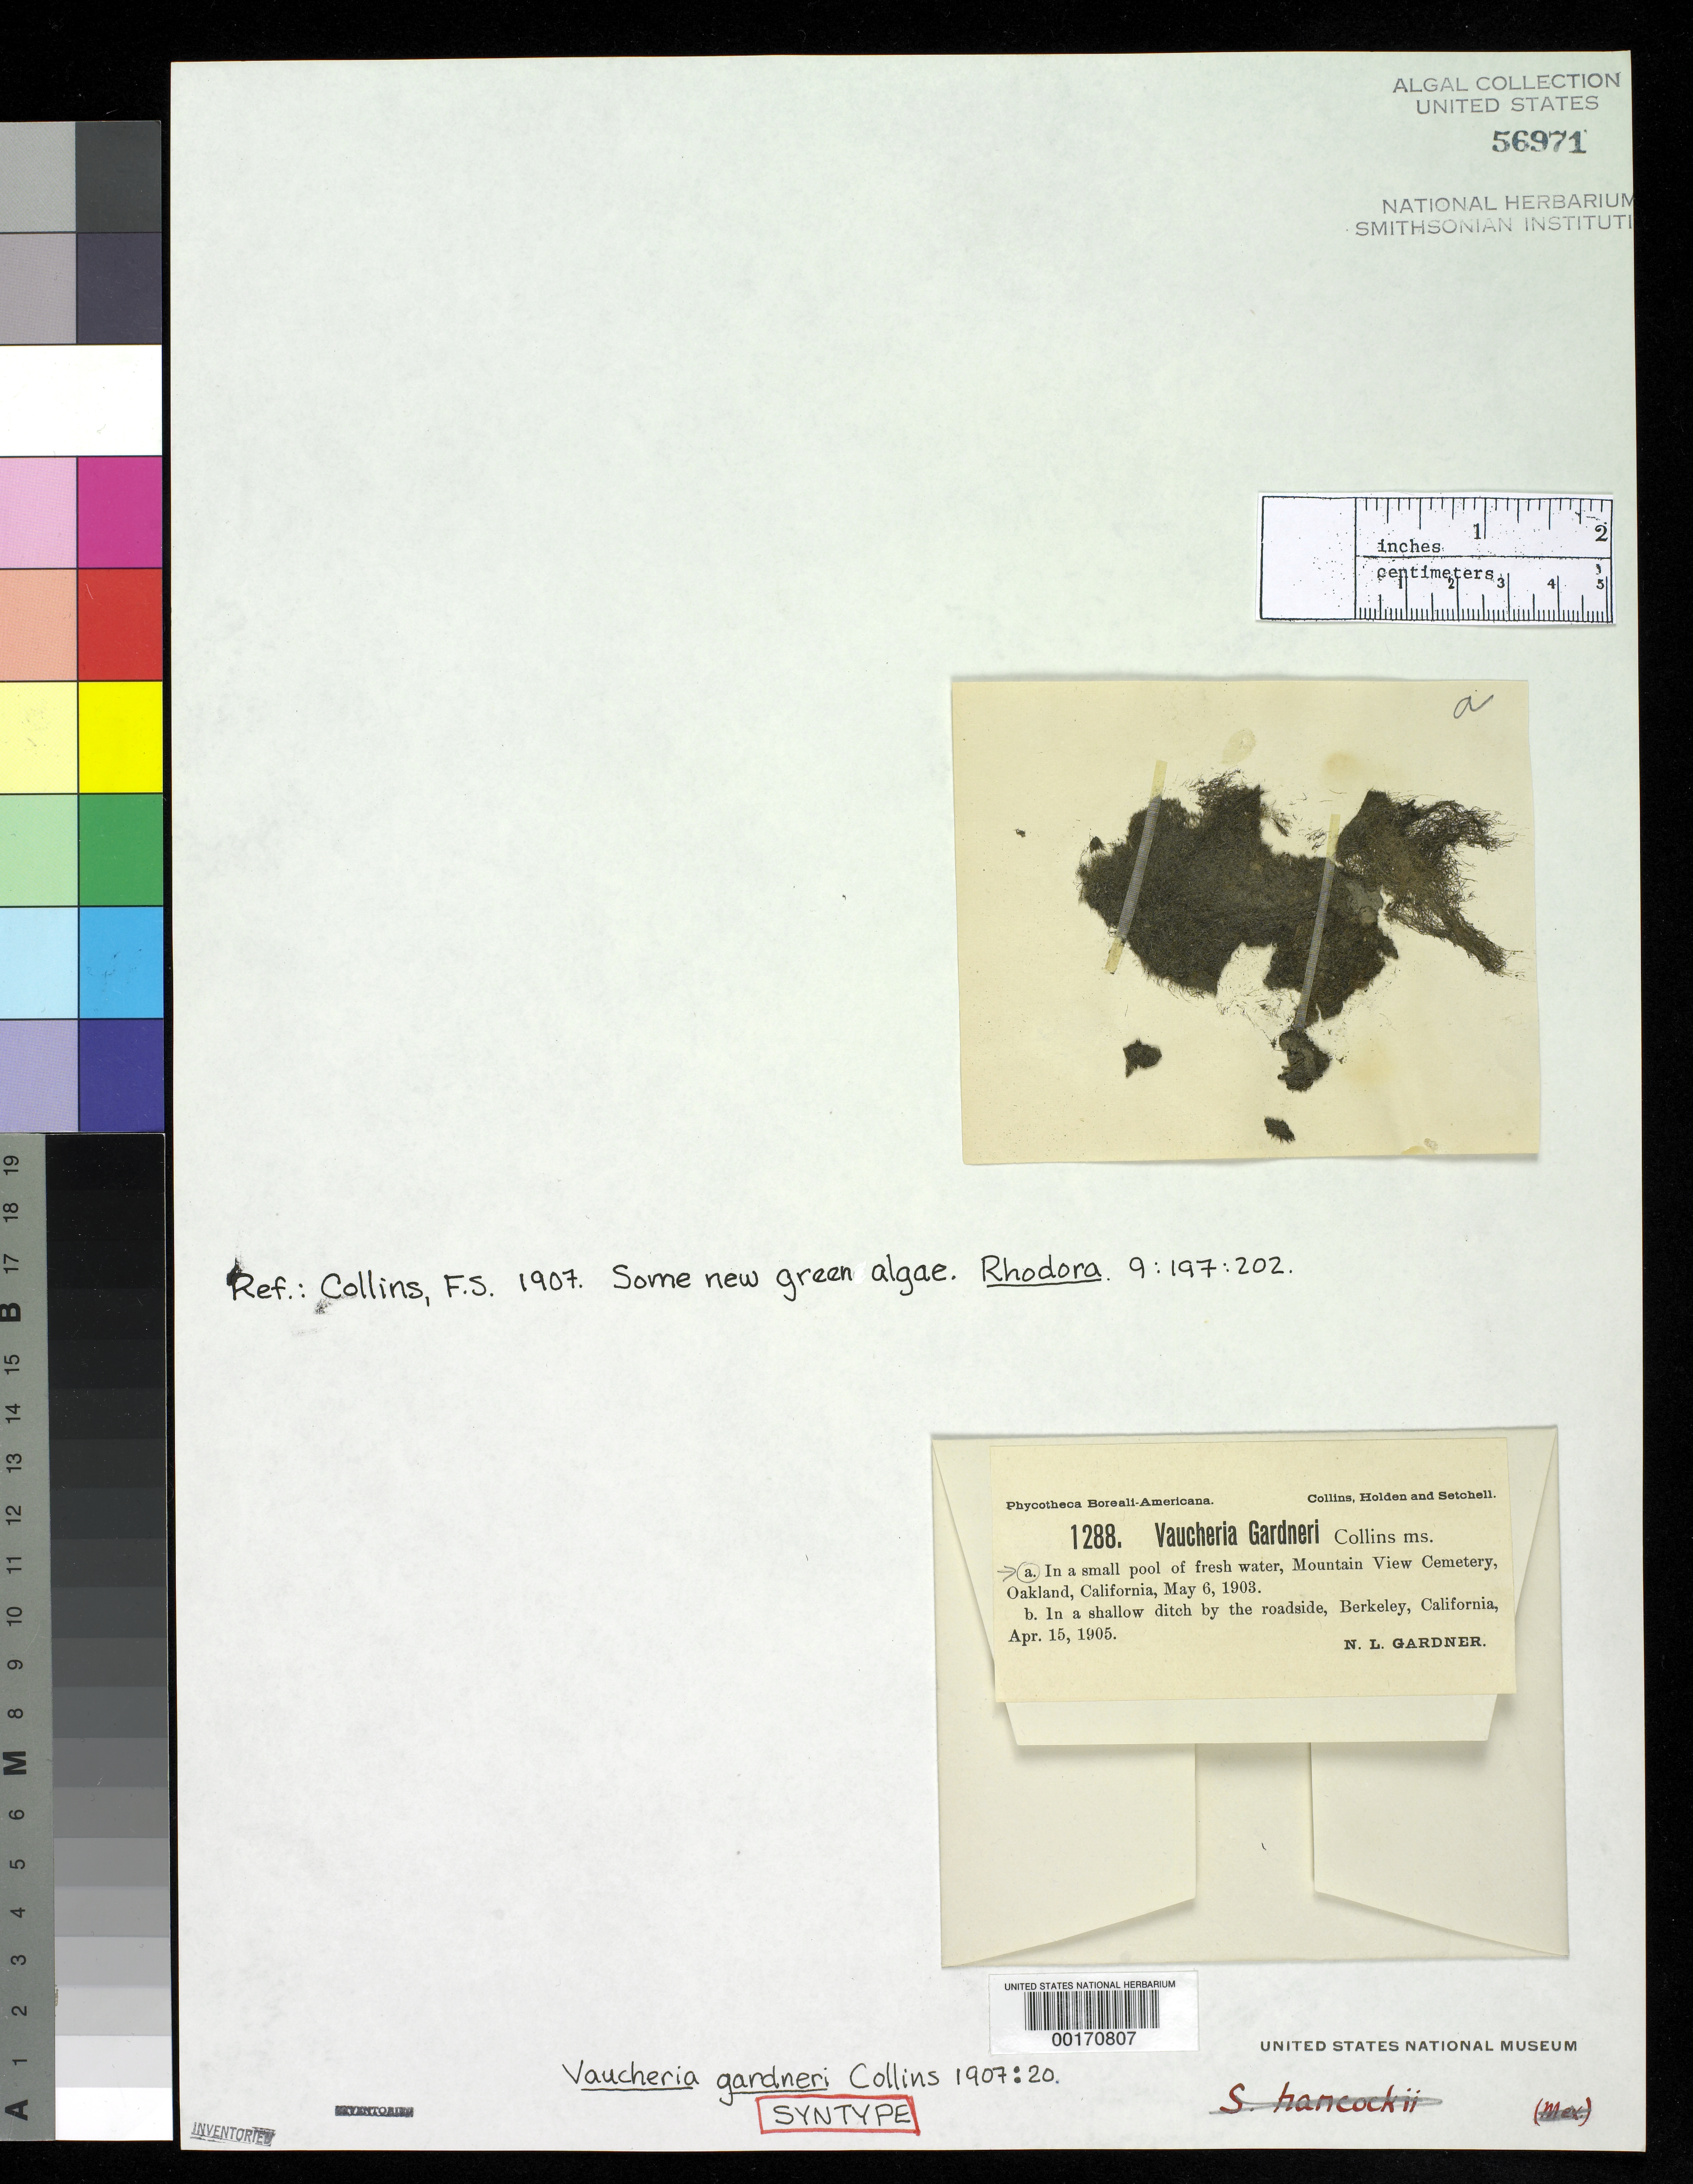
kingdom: Chromista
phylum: Ochrophyta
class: Xanthophyceae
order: Vaucheriales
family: Vaucheriaceae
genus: Vaucheria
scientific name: Vaucheria gardneri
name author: Collins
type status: Syntype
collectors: N. Gardner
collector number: PB-A 1288A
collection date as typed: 06 May 1903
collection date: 1903-05-06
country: United States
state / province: California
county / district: Alameda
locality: Oakland, Mountain View Cemetery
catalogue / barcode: US 56971